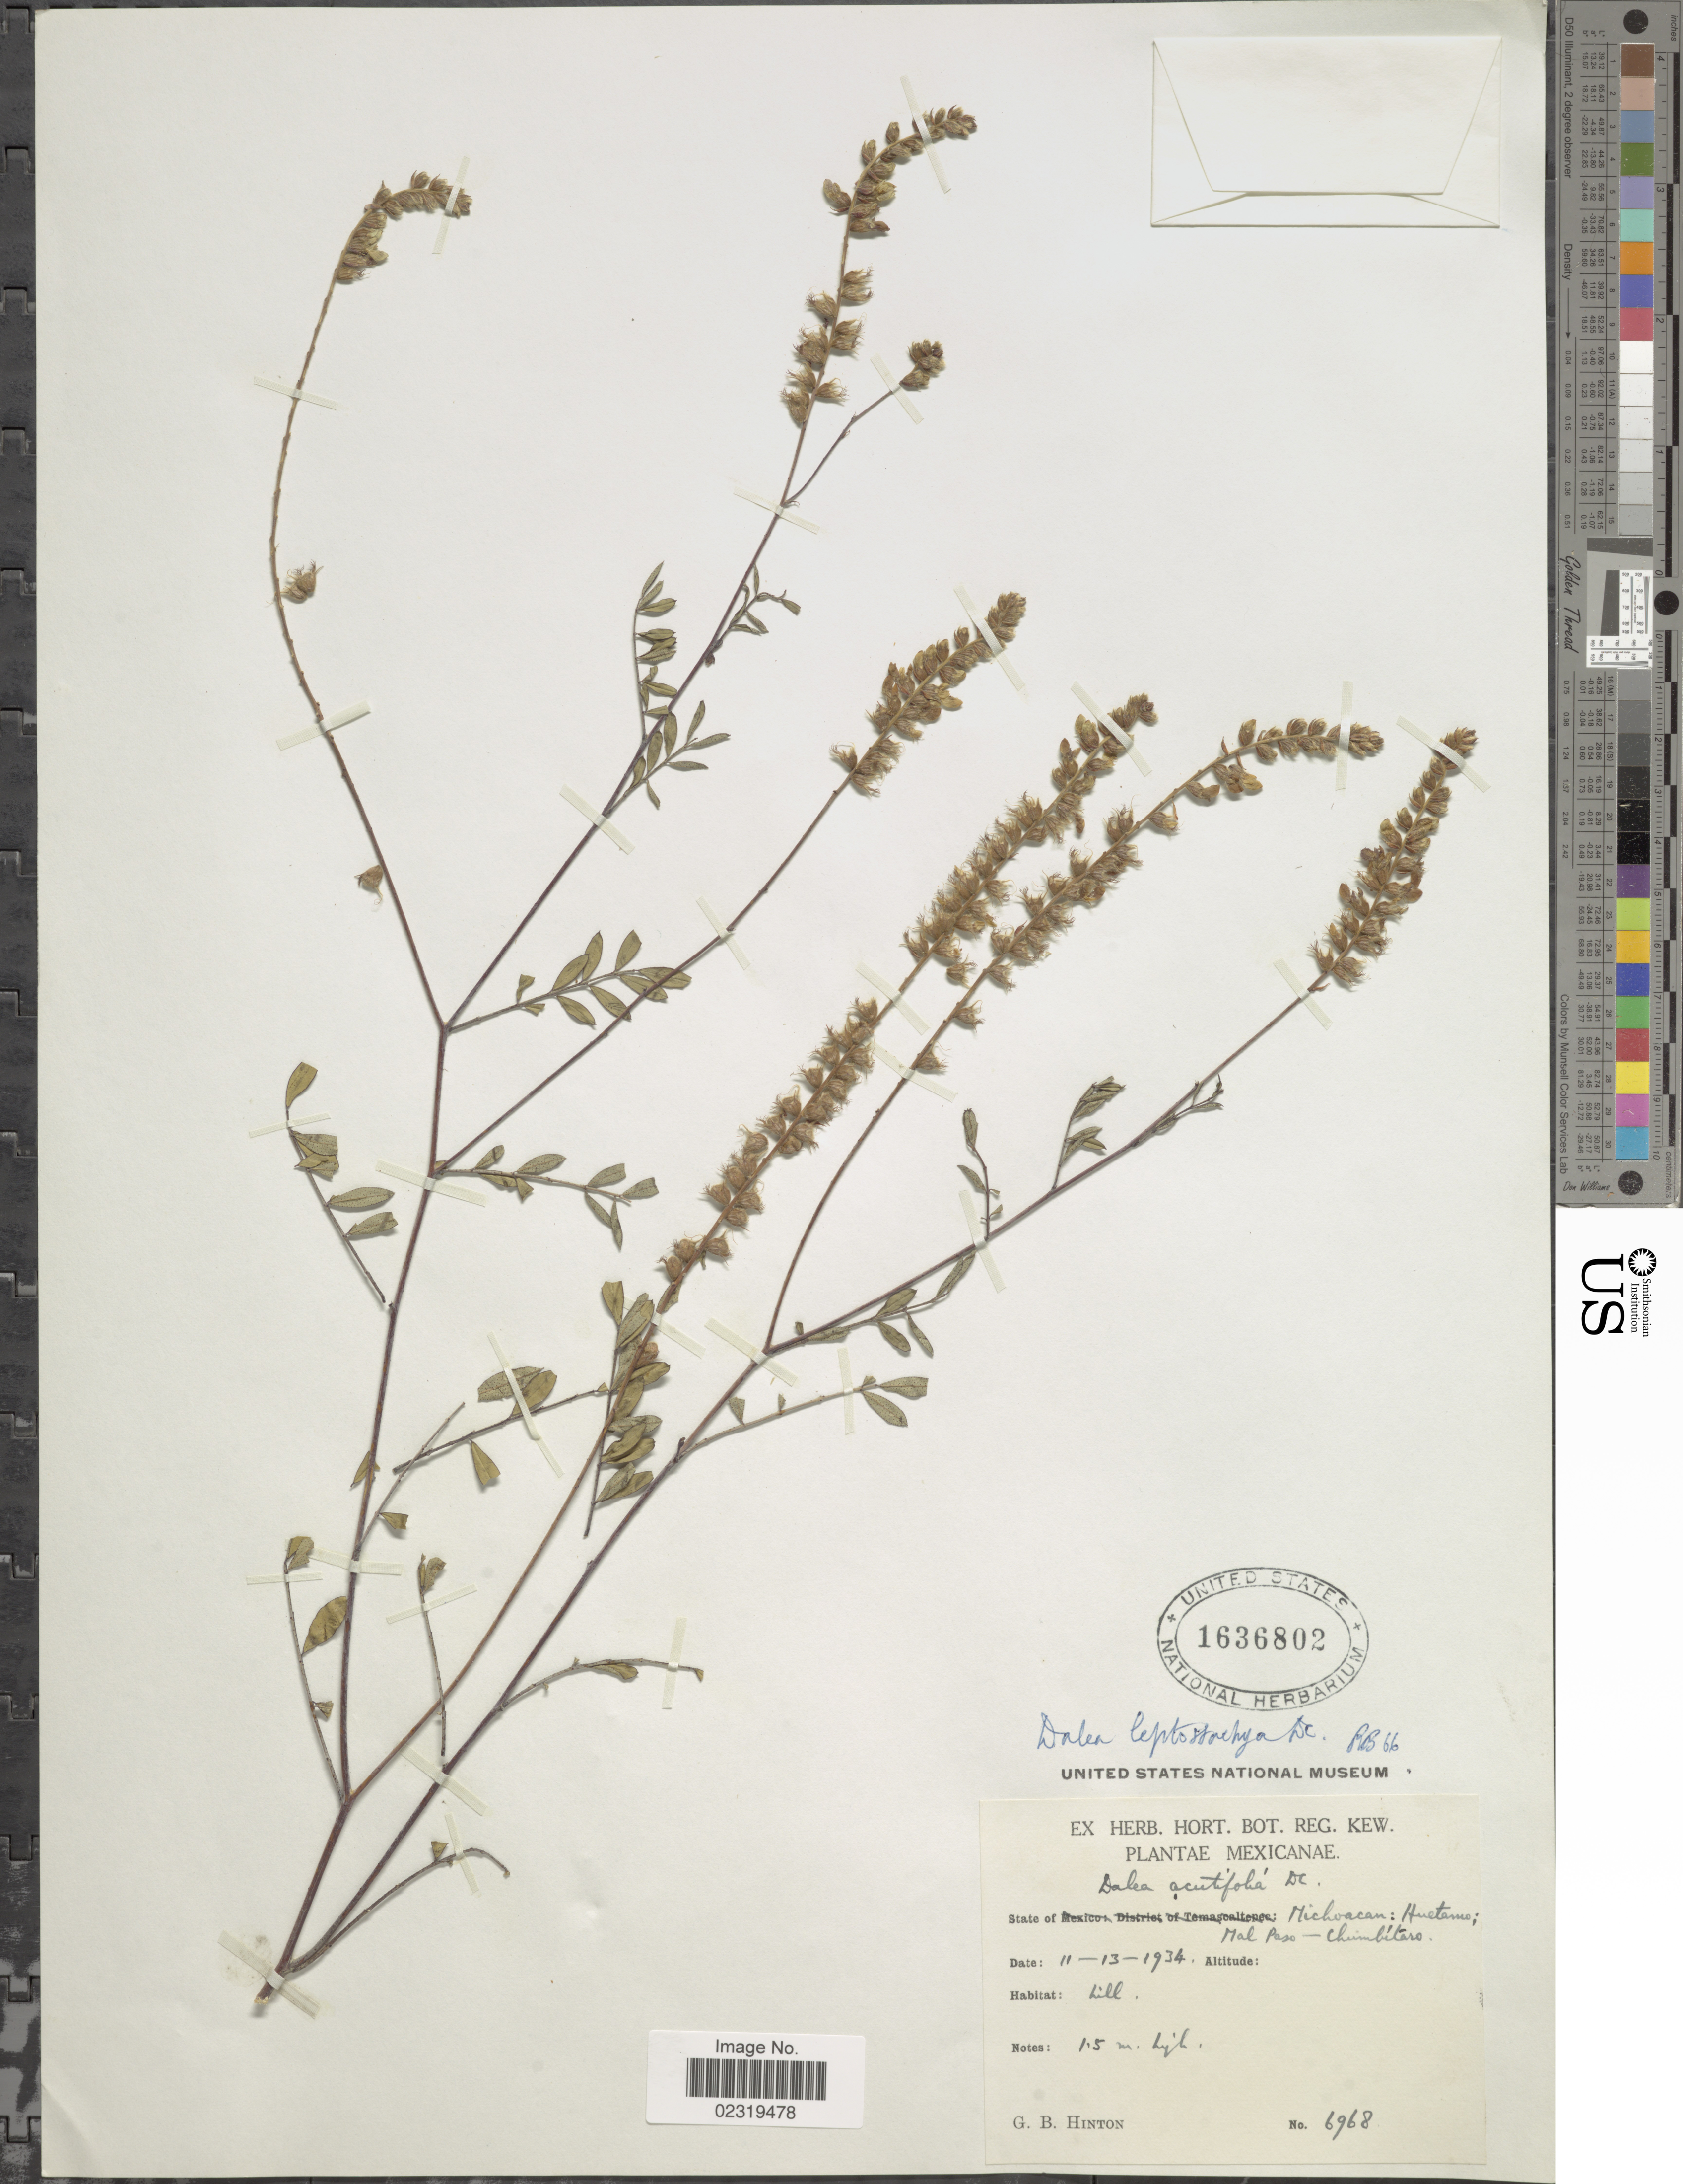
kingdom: Plantae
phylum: Tracheophyta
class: Magnoliopsida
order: Fabales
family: Fabaceae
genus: Dalea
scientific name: Dalea leptostachya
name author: DC.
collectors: G. B. Hinton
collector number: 6968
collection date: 1934-11-13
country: Mexico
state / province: Michoacán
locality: Huetamo: Mal Paso - Chumbítaro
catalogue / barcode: US 1636802